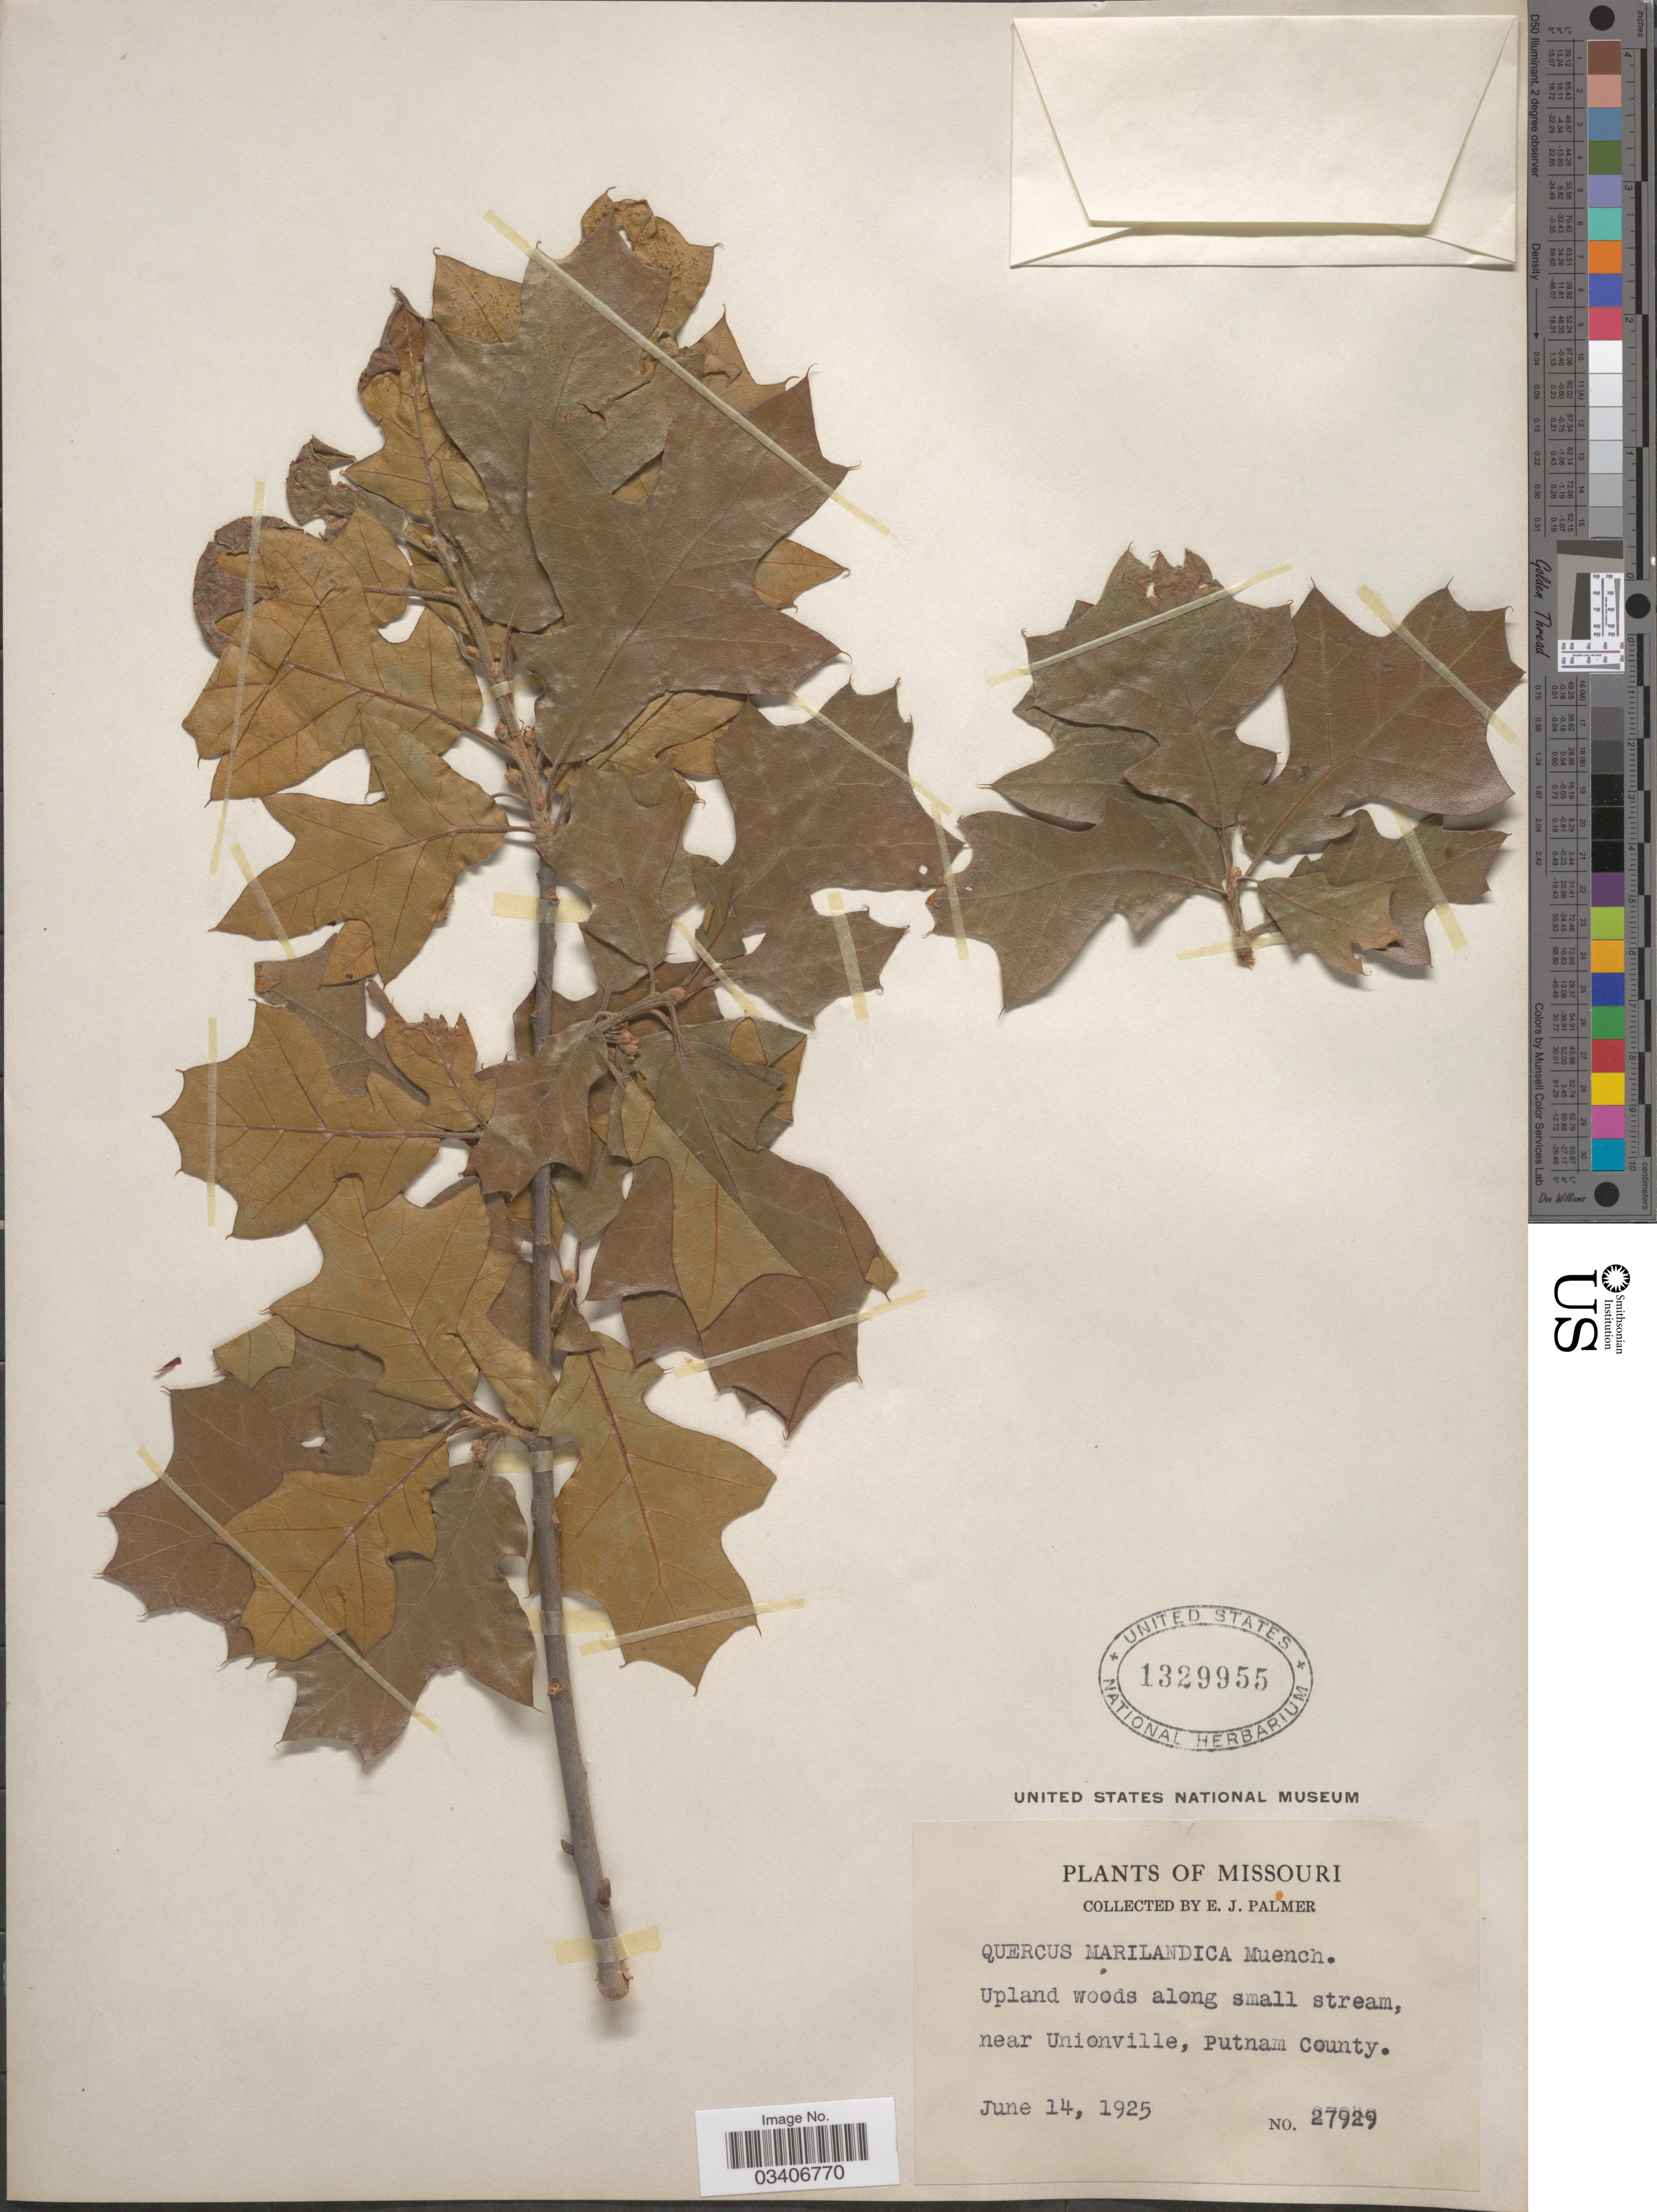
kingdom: Plantae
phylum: Tracheophyta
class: Magnoliopsida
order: Fagales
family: Fagaceae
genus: Quercus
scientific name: Quercus marilandica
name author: (L.) Münchh.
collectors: E. J. Palmer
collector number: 27929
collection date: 1925-06-14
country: United States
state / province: Missouri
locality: Near Unionville, Putnam County.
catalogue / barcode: US 1329955